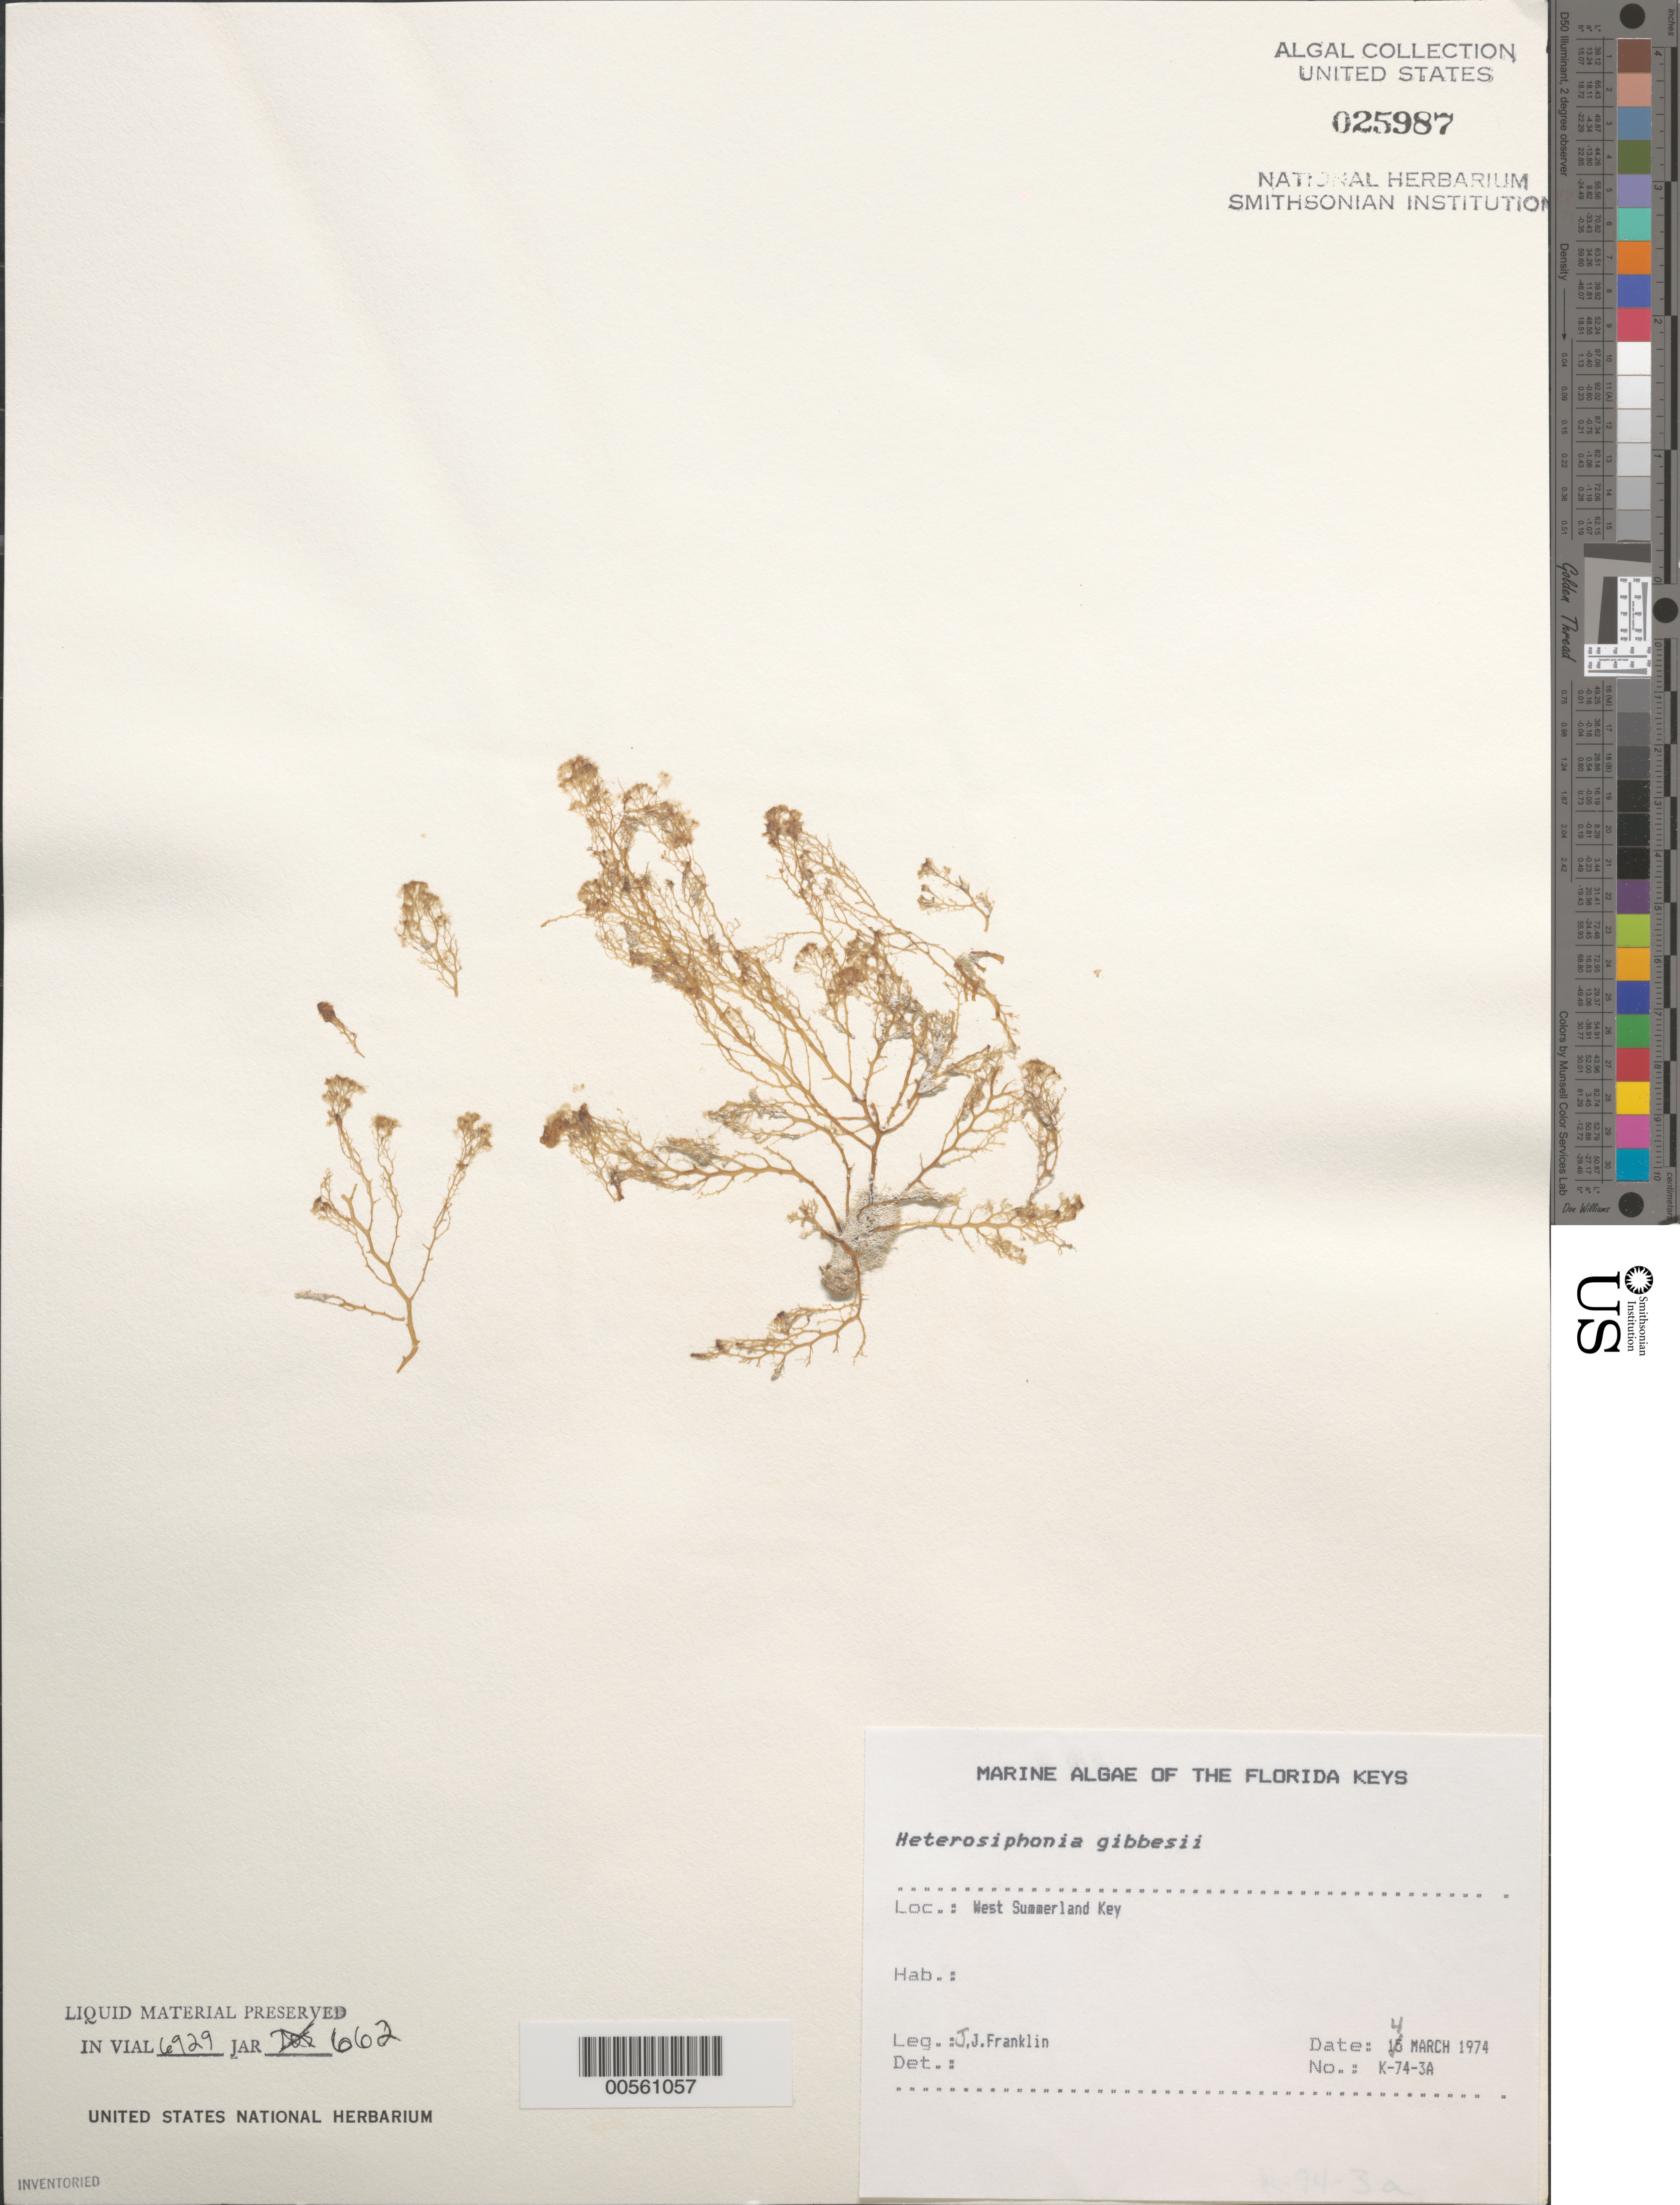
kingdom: Plantae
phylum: Rhodophyta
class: Florideophyceae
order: Ceramiales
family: Dasyaceae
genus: Heterosiphonia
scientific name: Heterosiphonia gibbesii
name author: (Harv.)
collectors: J. Franklin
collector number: K-74-3a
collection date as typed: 14 Mar 1974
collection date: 1974-03-14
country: United States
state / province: Florida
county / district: Monroe County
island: West Summerland Key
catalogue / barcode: US 25987